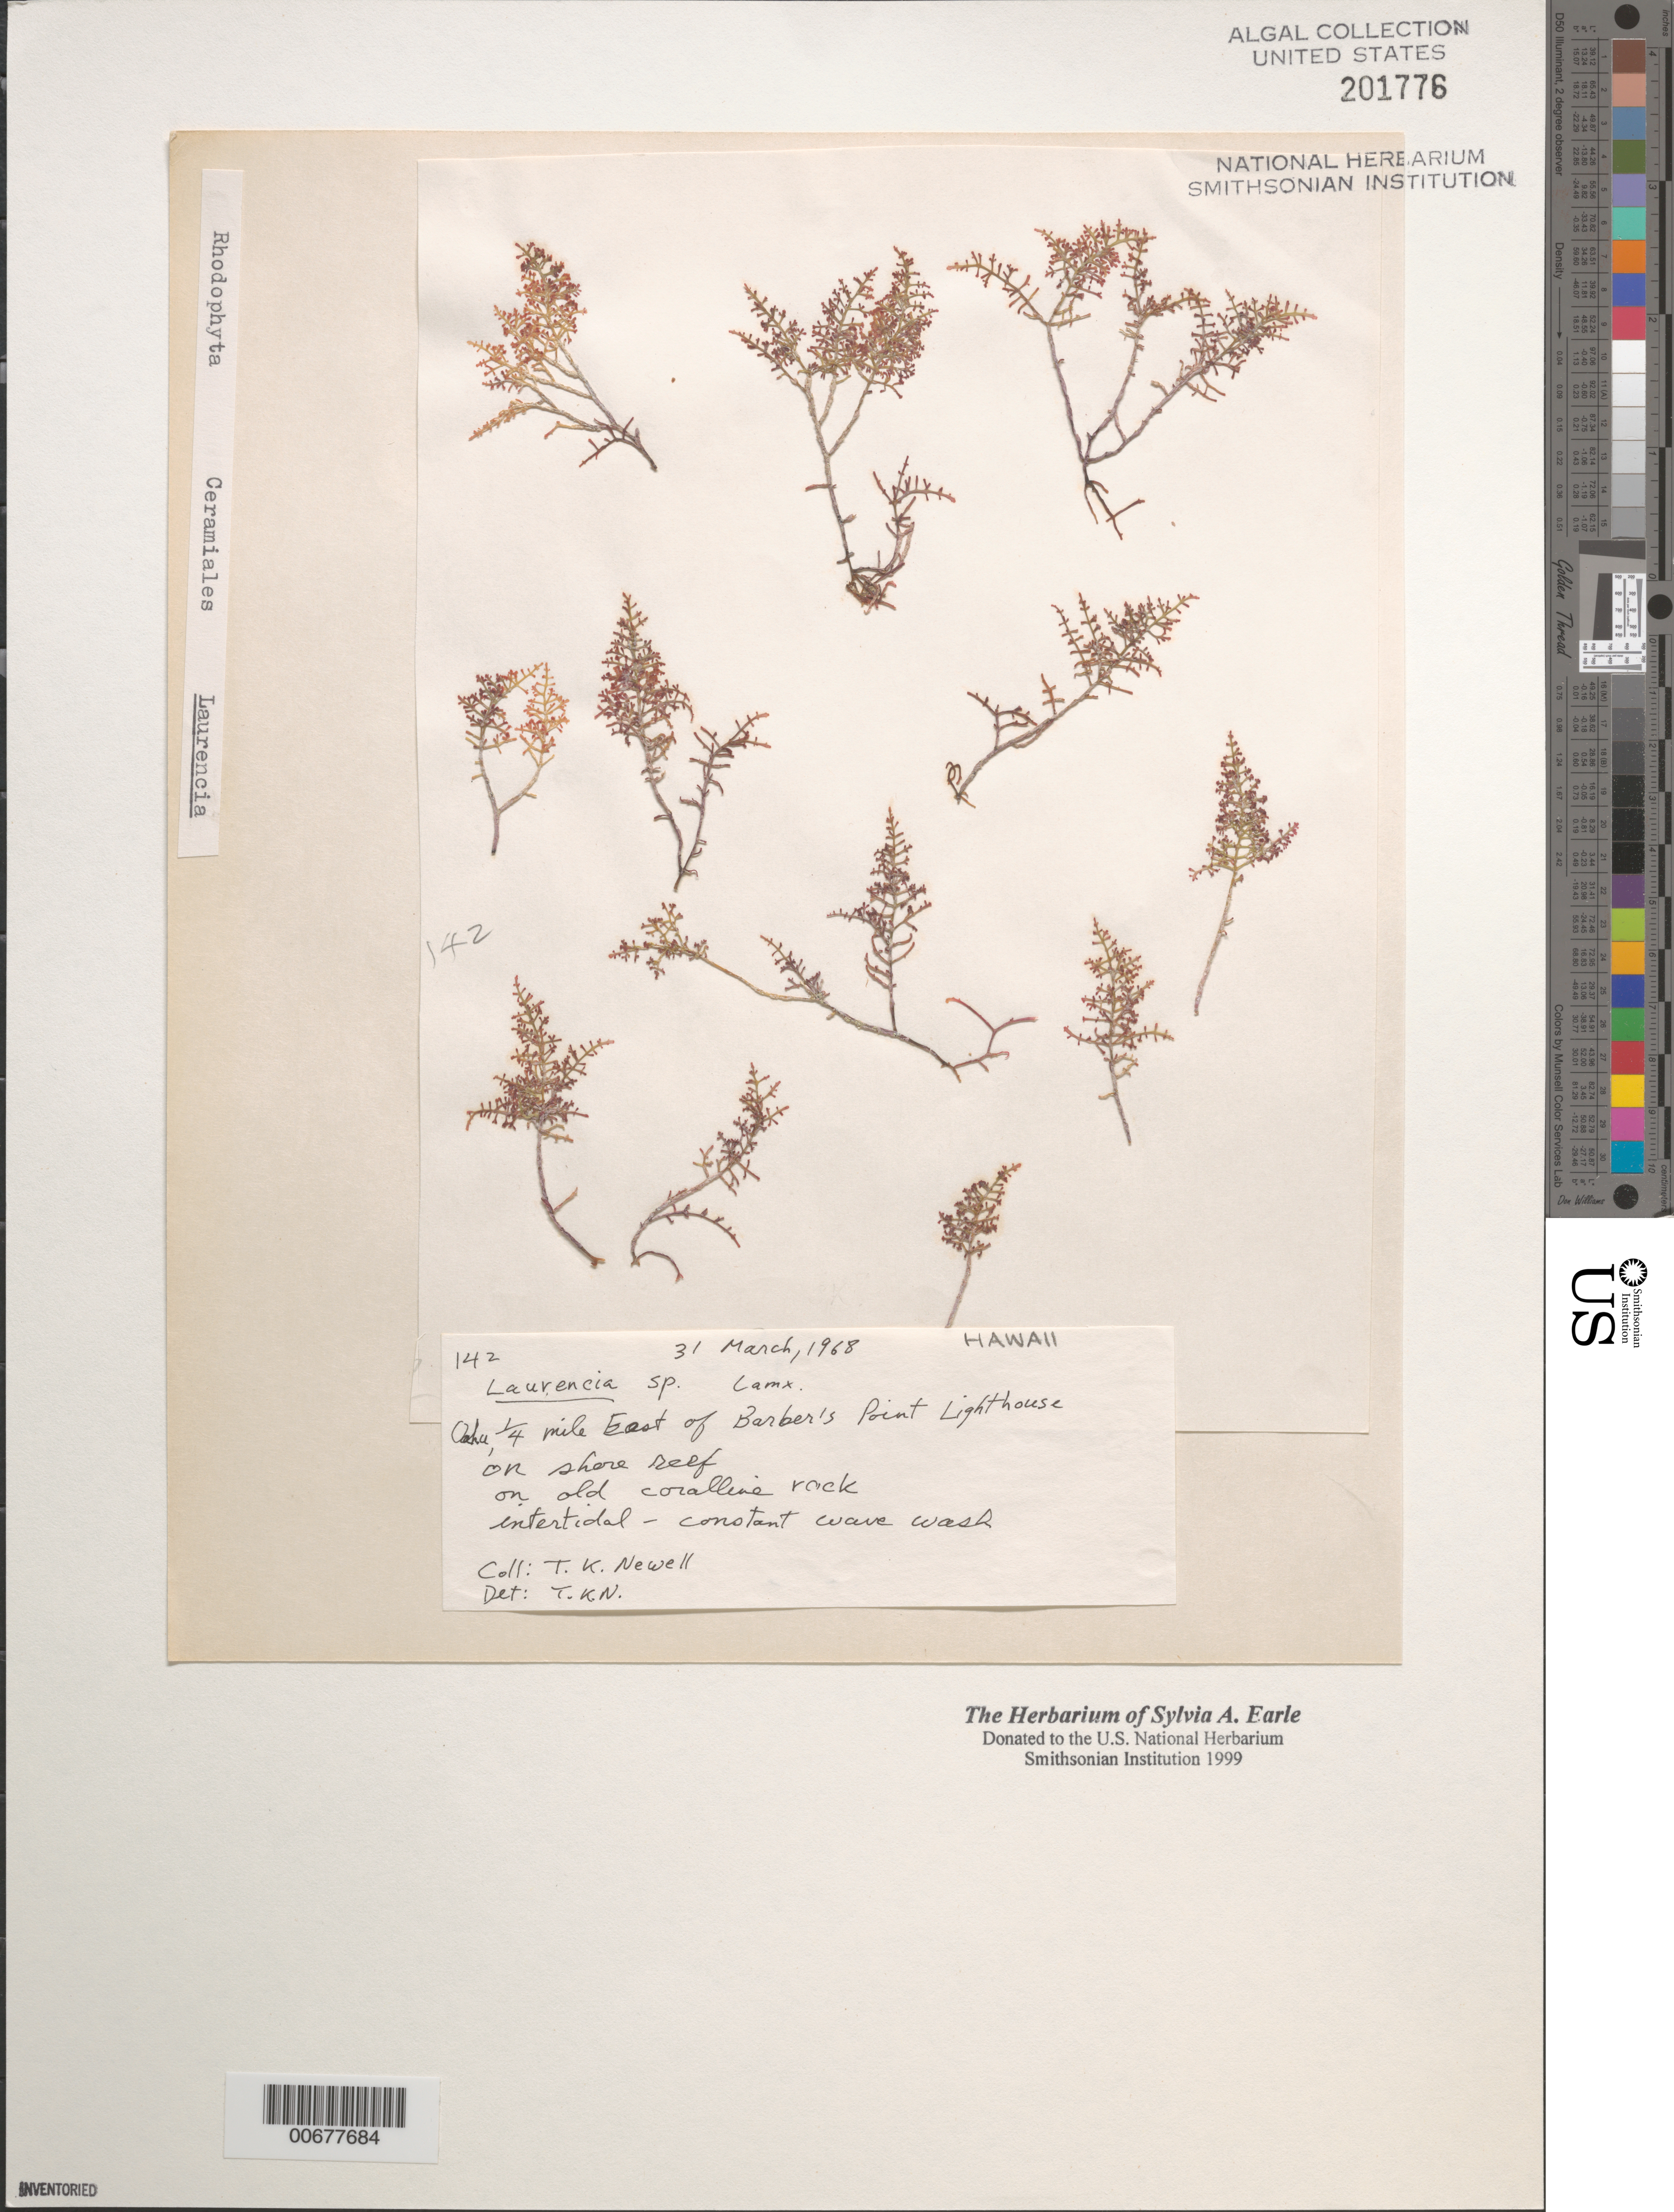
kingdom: Plantae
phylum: Rhodophyta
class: Florideophyceae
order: Ceramiales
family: Rhodomelaceae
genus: Laurencia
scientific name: Laurencia sp.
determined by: Newell, Thomas K.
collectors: T. K. Newell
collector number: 142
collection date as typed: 31 Mar 1968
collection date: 1968-03-31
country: United States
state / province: Hawaii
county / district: Honolulu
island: Oahu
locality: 1/4th mile east of Barbers Point [Barber's Point] Lighthouse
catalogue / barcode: US 201776